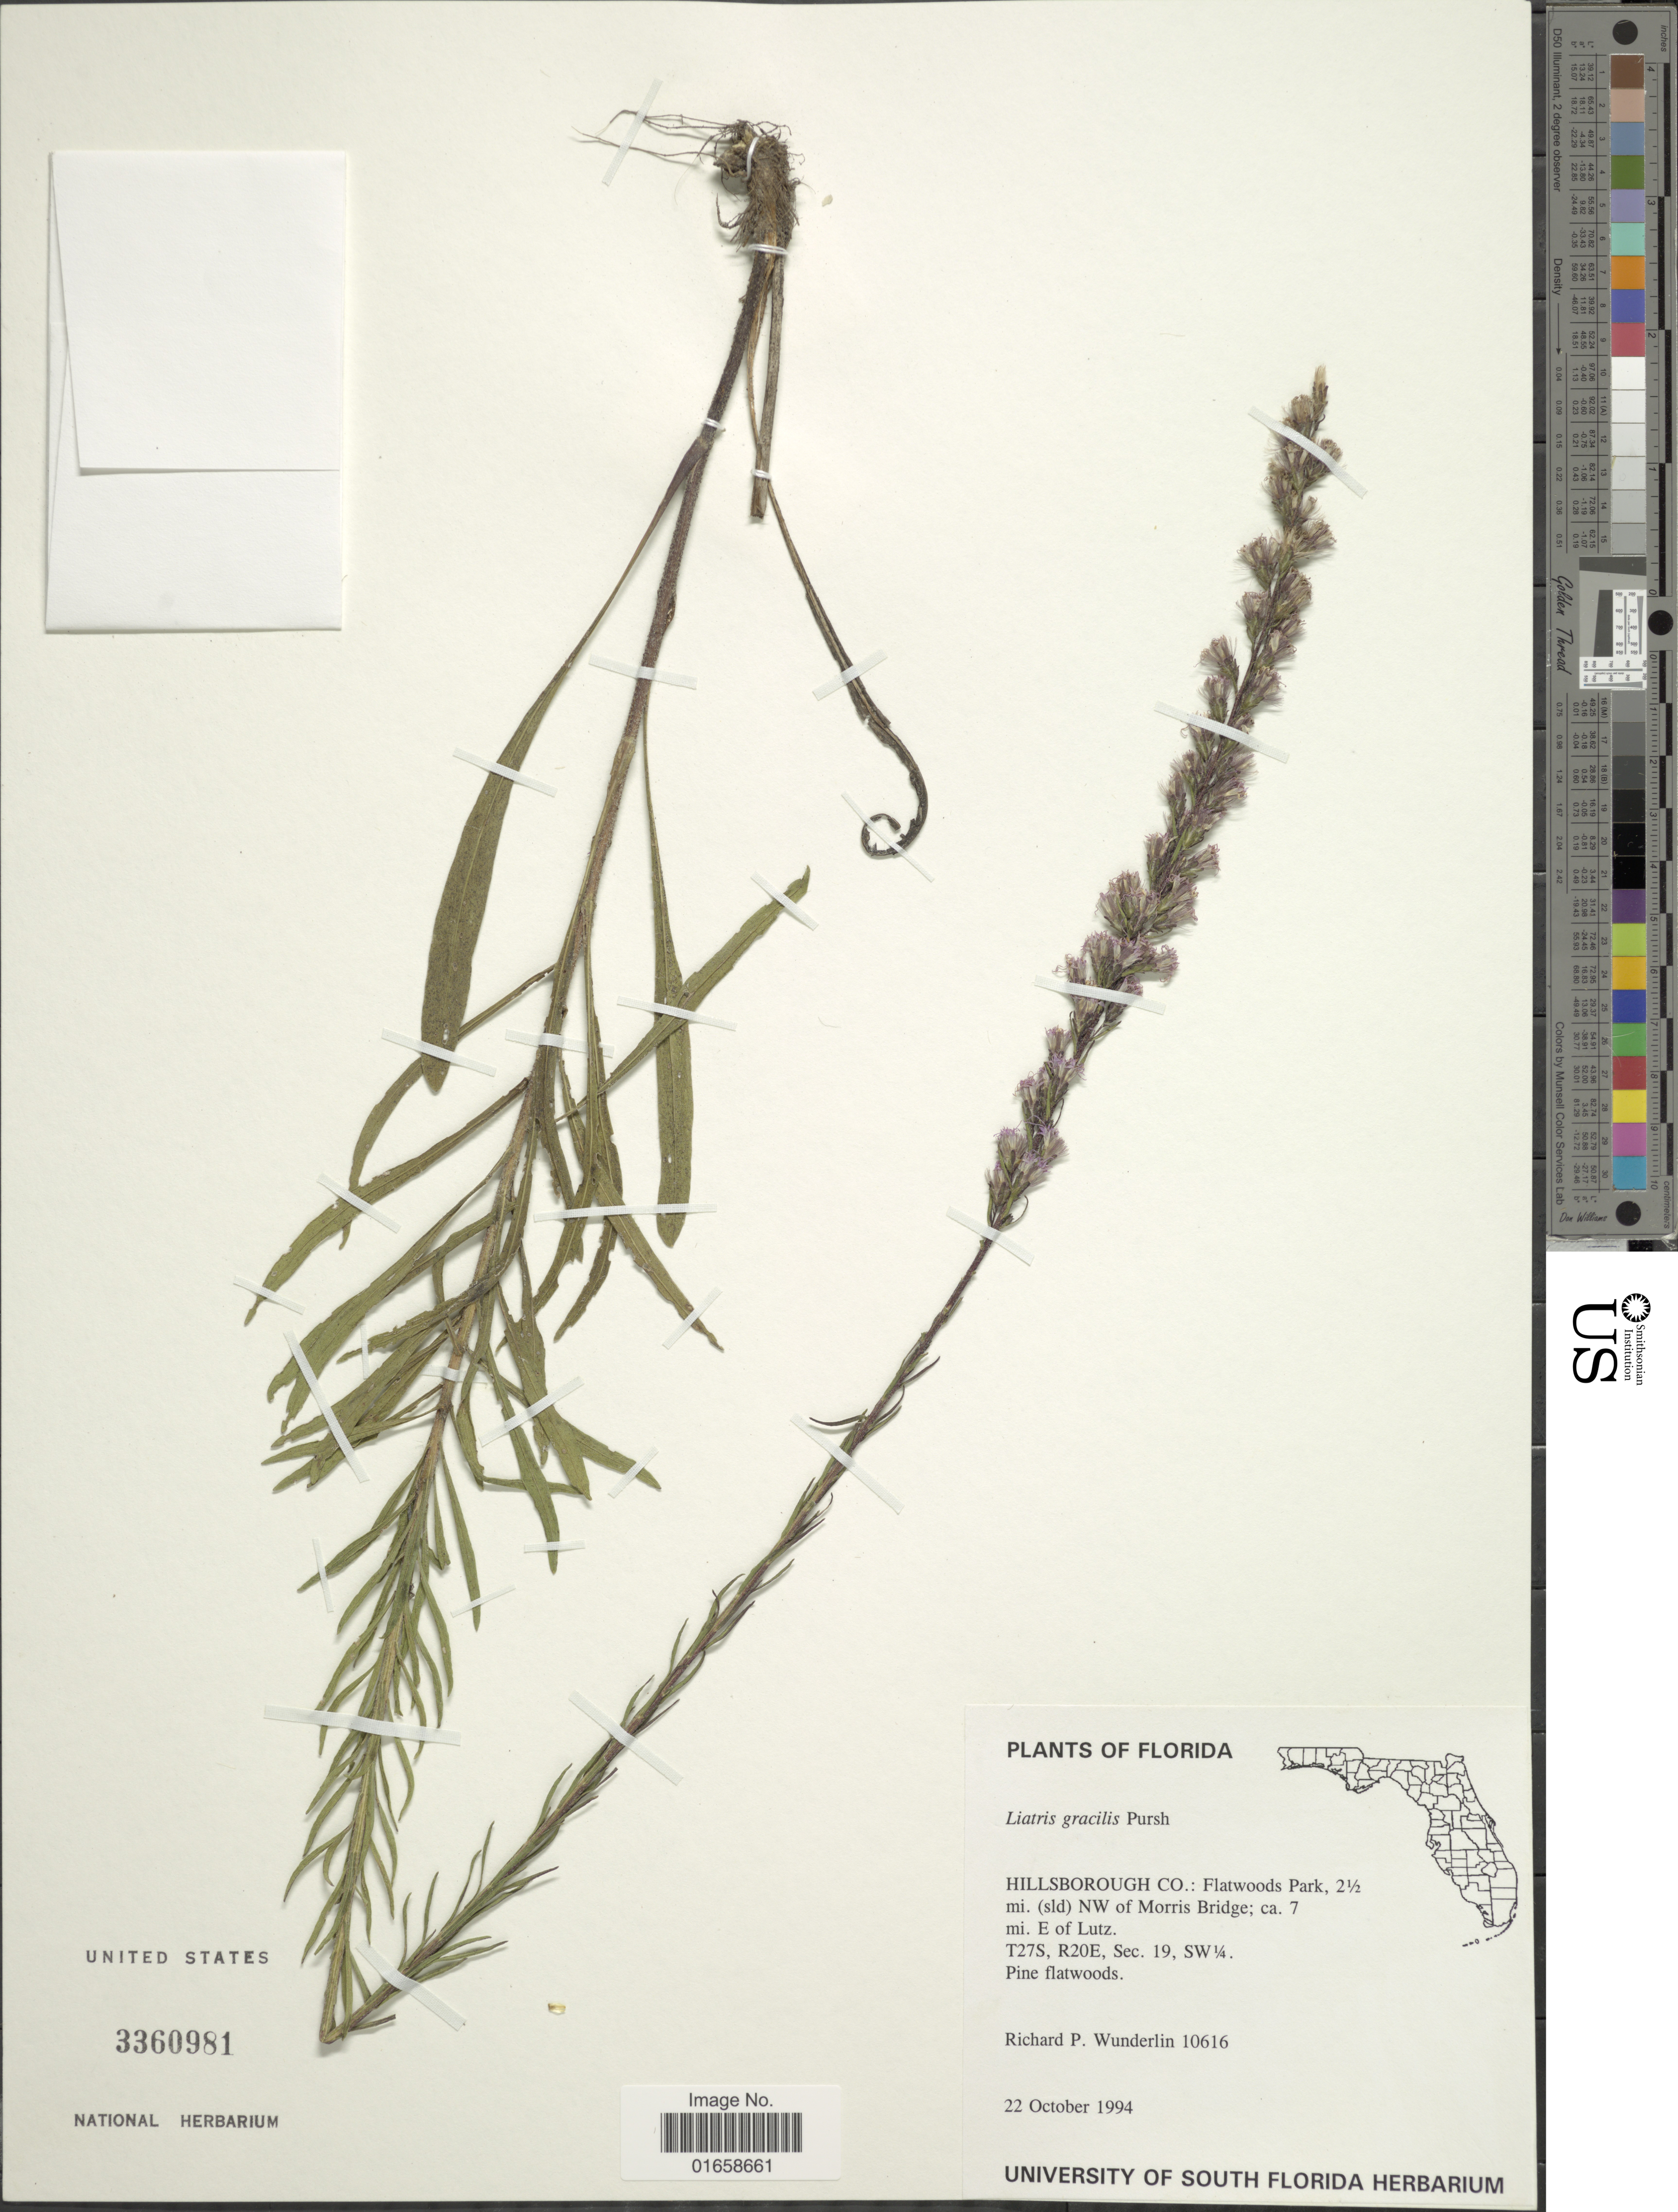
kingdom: Plantae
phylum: Tracheophyta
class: Magnoliopsida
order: Asterales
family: Asteraceae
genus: Liatris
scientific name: Liatris gracilis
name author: Pursh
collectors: R. P. Wunderlin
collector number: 10616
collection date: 1994-10-22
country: United States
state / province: Florida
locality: Hillsborough Co.: Flatwoods Park, 2½ mi. (sld) NW of Morris Bridge, ca. 7 mi E of Lutz,T27S, R20E, Sec 19, SW ¼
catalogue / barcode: US 3360981